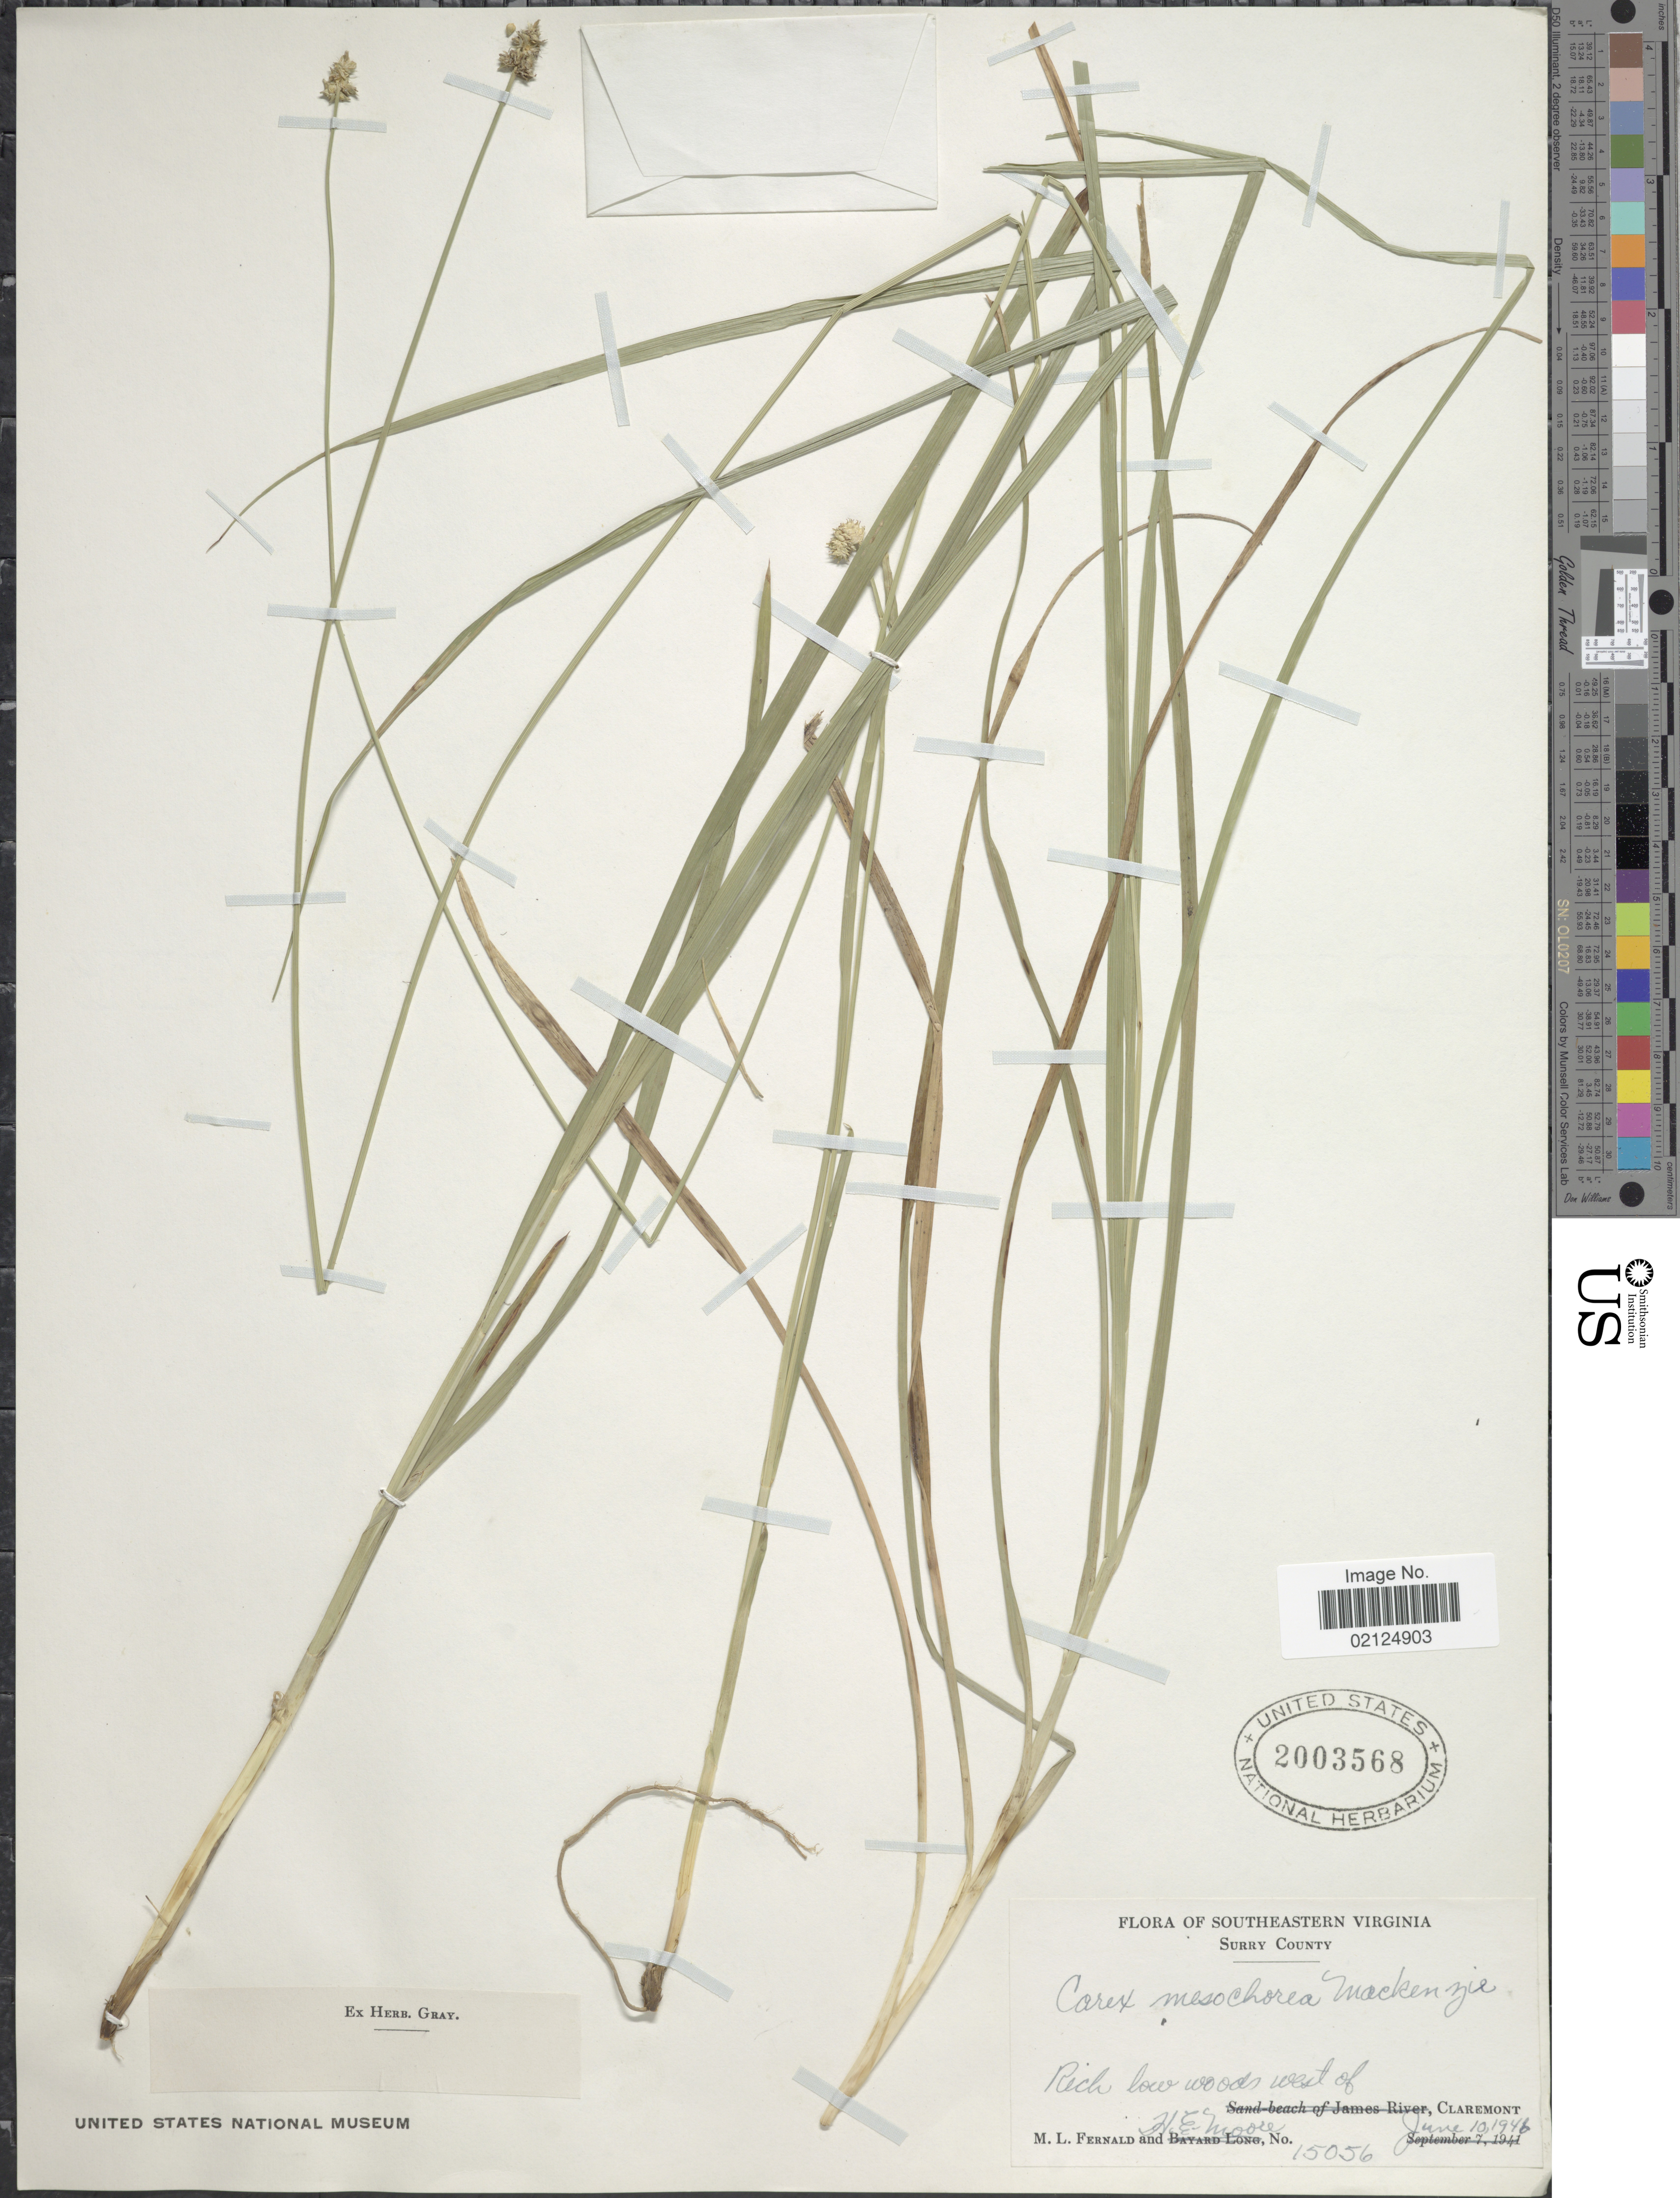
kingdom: Plantae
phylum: Tracheophyta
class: Liliopsida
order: Poales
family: Cyperaceae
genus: Carex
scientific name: Carex mesochorea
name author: Mack.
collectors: M. L. Fernald & J. Moore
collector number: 15056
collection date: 1946-06-10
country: United States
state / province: Virginia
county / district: Surry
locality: Southeastern Virginia, Surry County, West of Claremont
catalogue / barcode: US 2003568